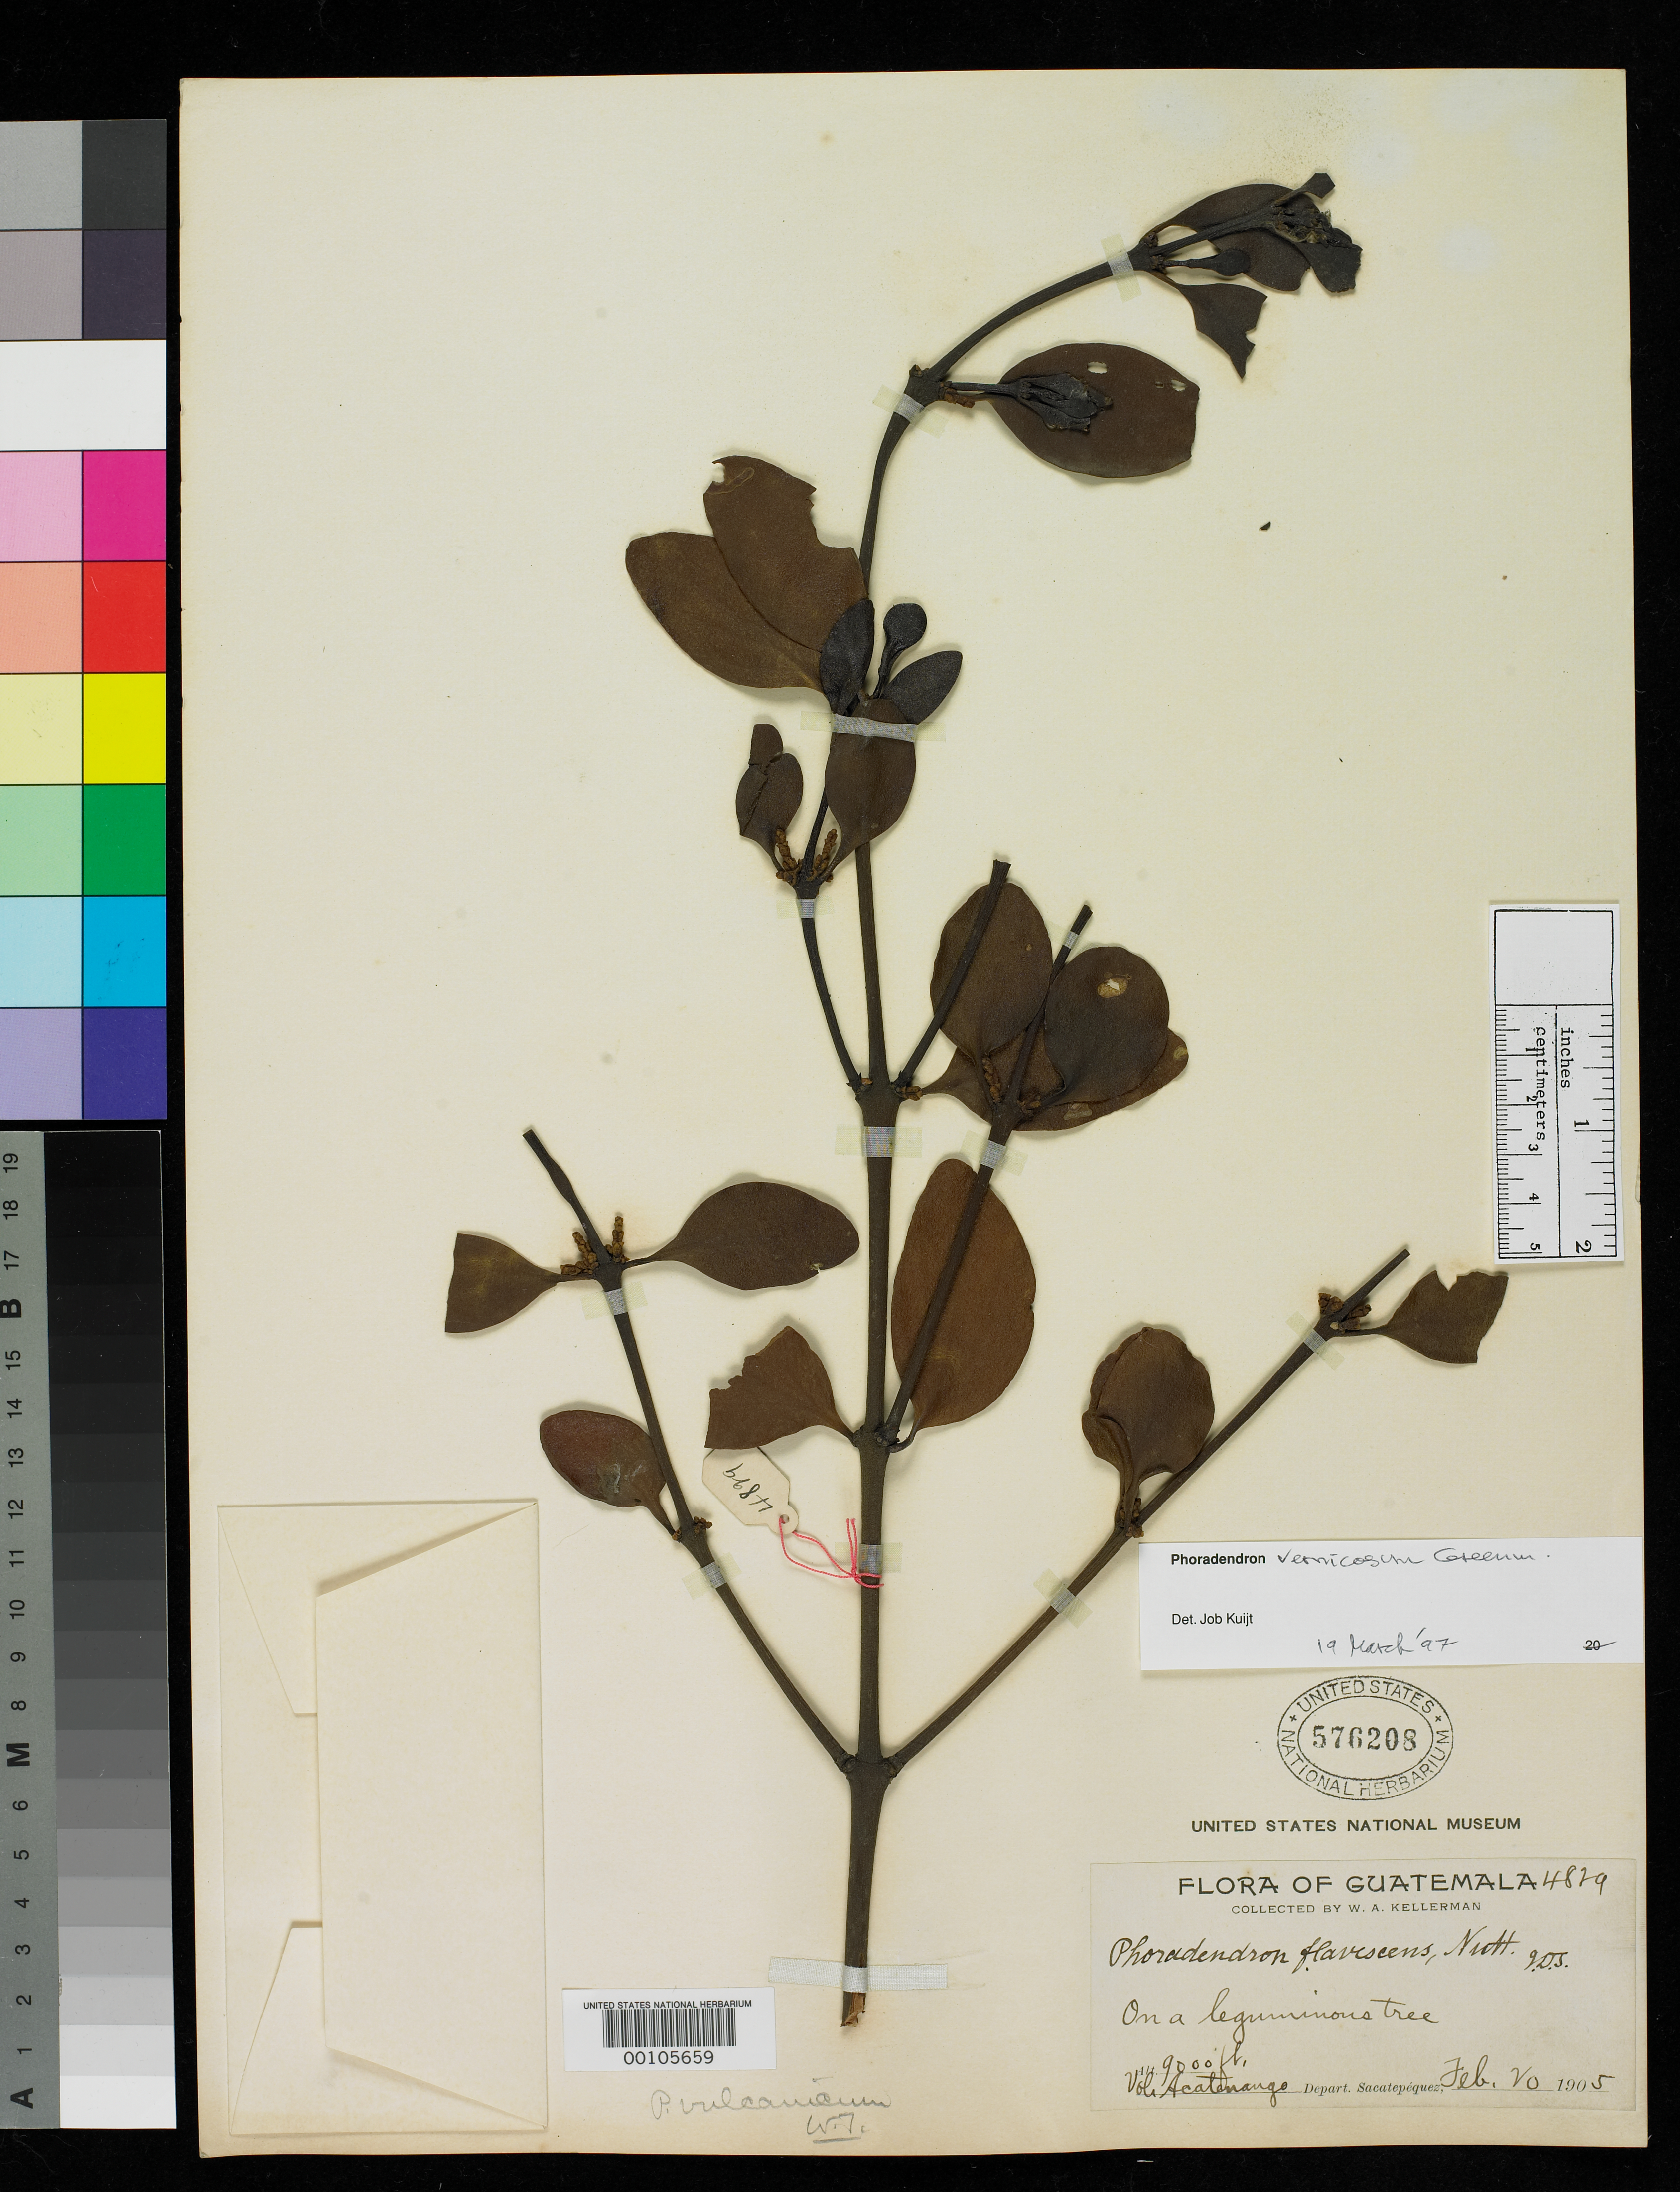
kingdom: Plantae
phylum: Tracheophyta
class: Magnoliopsida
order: Santalales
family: Viscaceae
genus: Phoradendron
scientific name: Phoradendron vulcanicum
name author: Trel.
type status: Type Collection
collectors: W. A. Kellerman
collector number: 4829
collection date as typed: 20 Feb 1905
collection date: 1905-02-20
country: Guatemala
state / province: Sacatepéquez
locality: Vol. Acatenango.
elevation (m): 2743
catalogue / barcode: US 576208